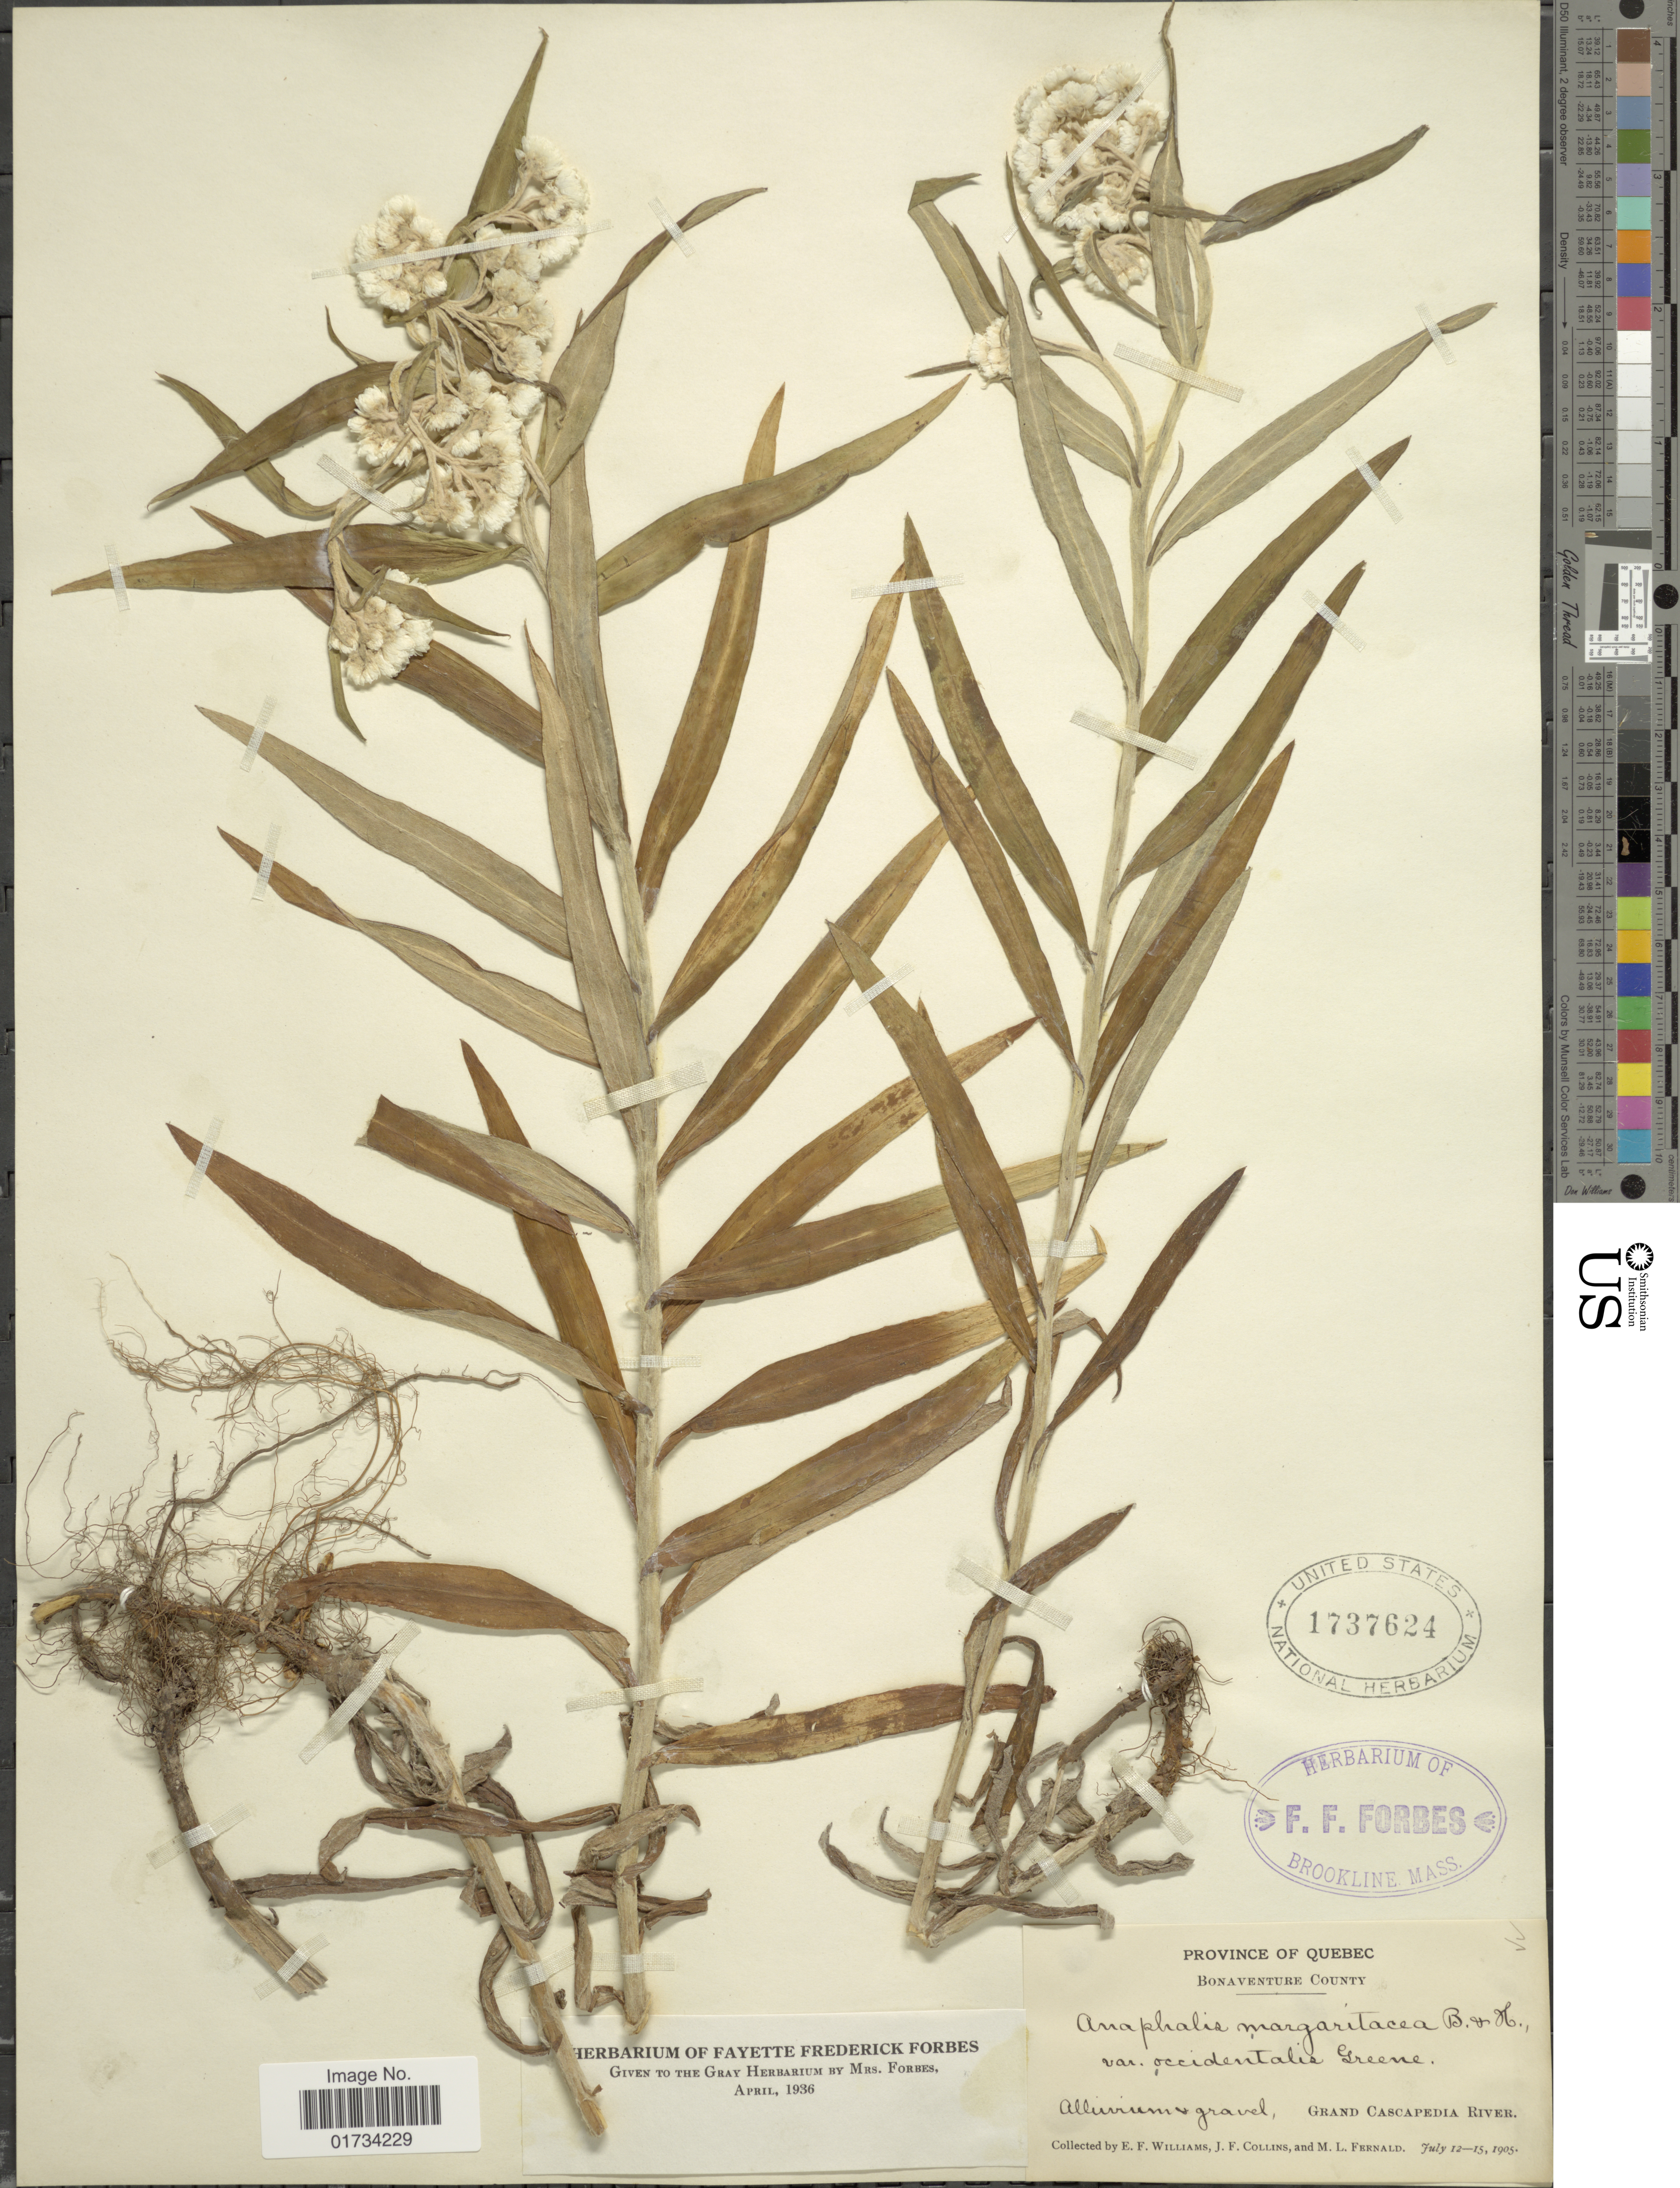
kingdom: Plantae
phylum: Tracheophyta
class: Magnoliopsida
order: Asterales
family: Asteraceae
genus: Anaphalis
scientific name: Anaphalis margaritacea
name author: (L.) Benth. & Hook. f.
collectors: E. Williams, J. Collins & M. L. Fernald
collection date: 1905-07-15/1910-07-12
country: Canada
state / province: Quebec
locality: Bonaventure County, alluvium & gravel, Grand Cascapedia River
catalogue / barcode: US 1737624